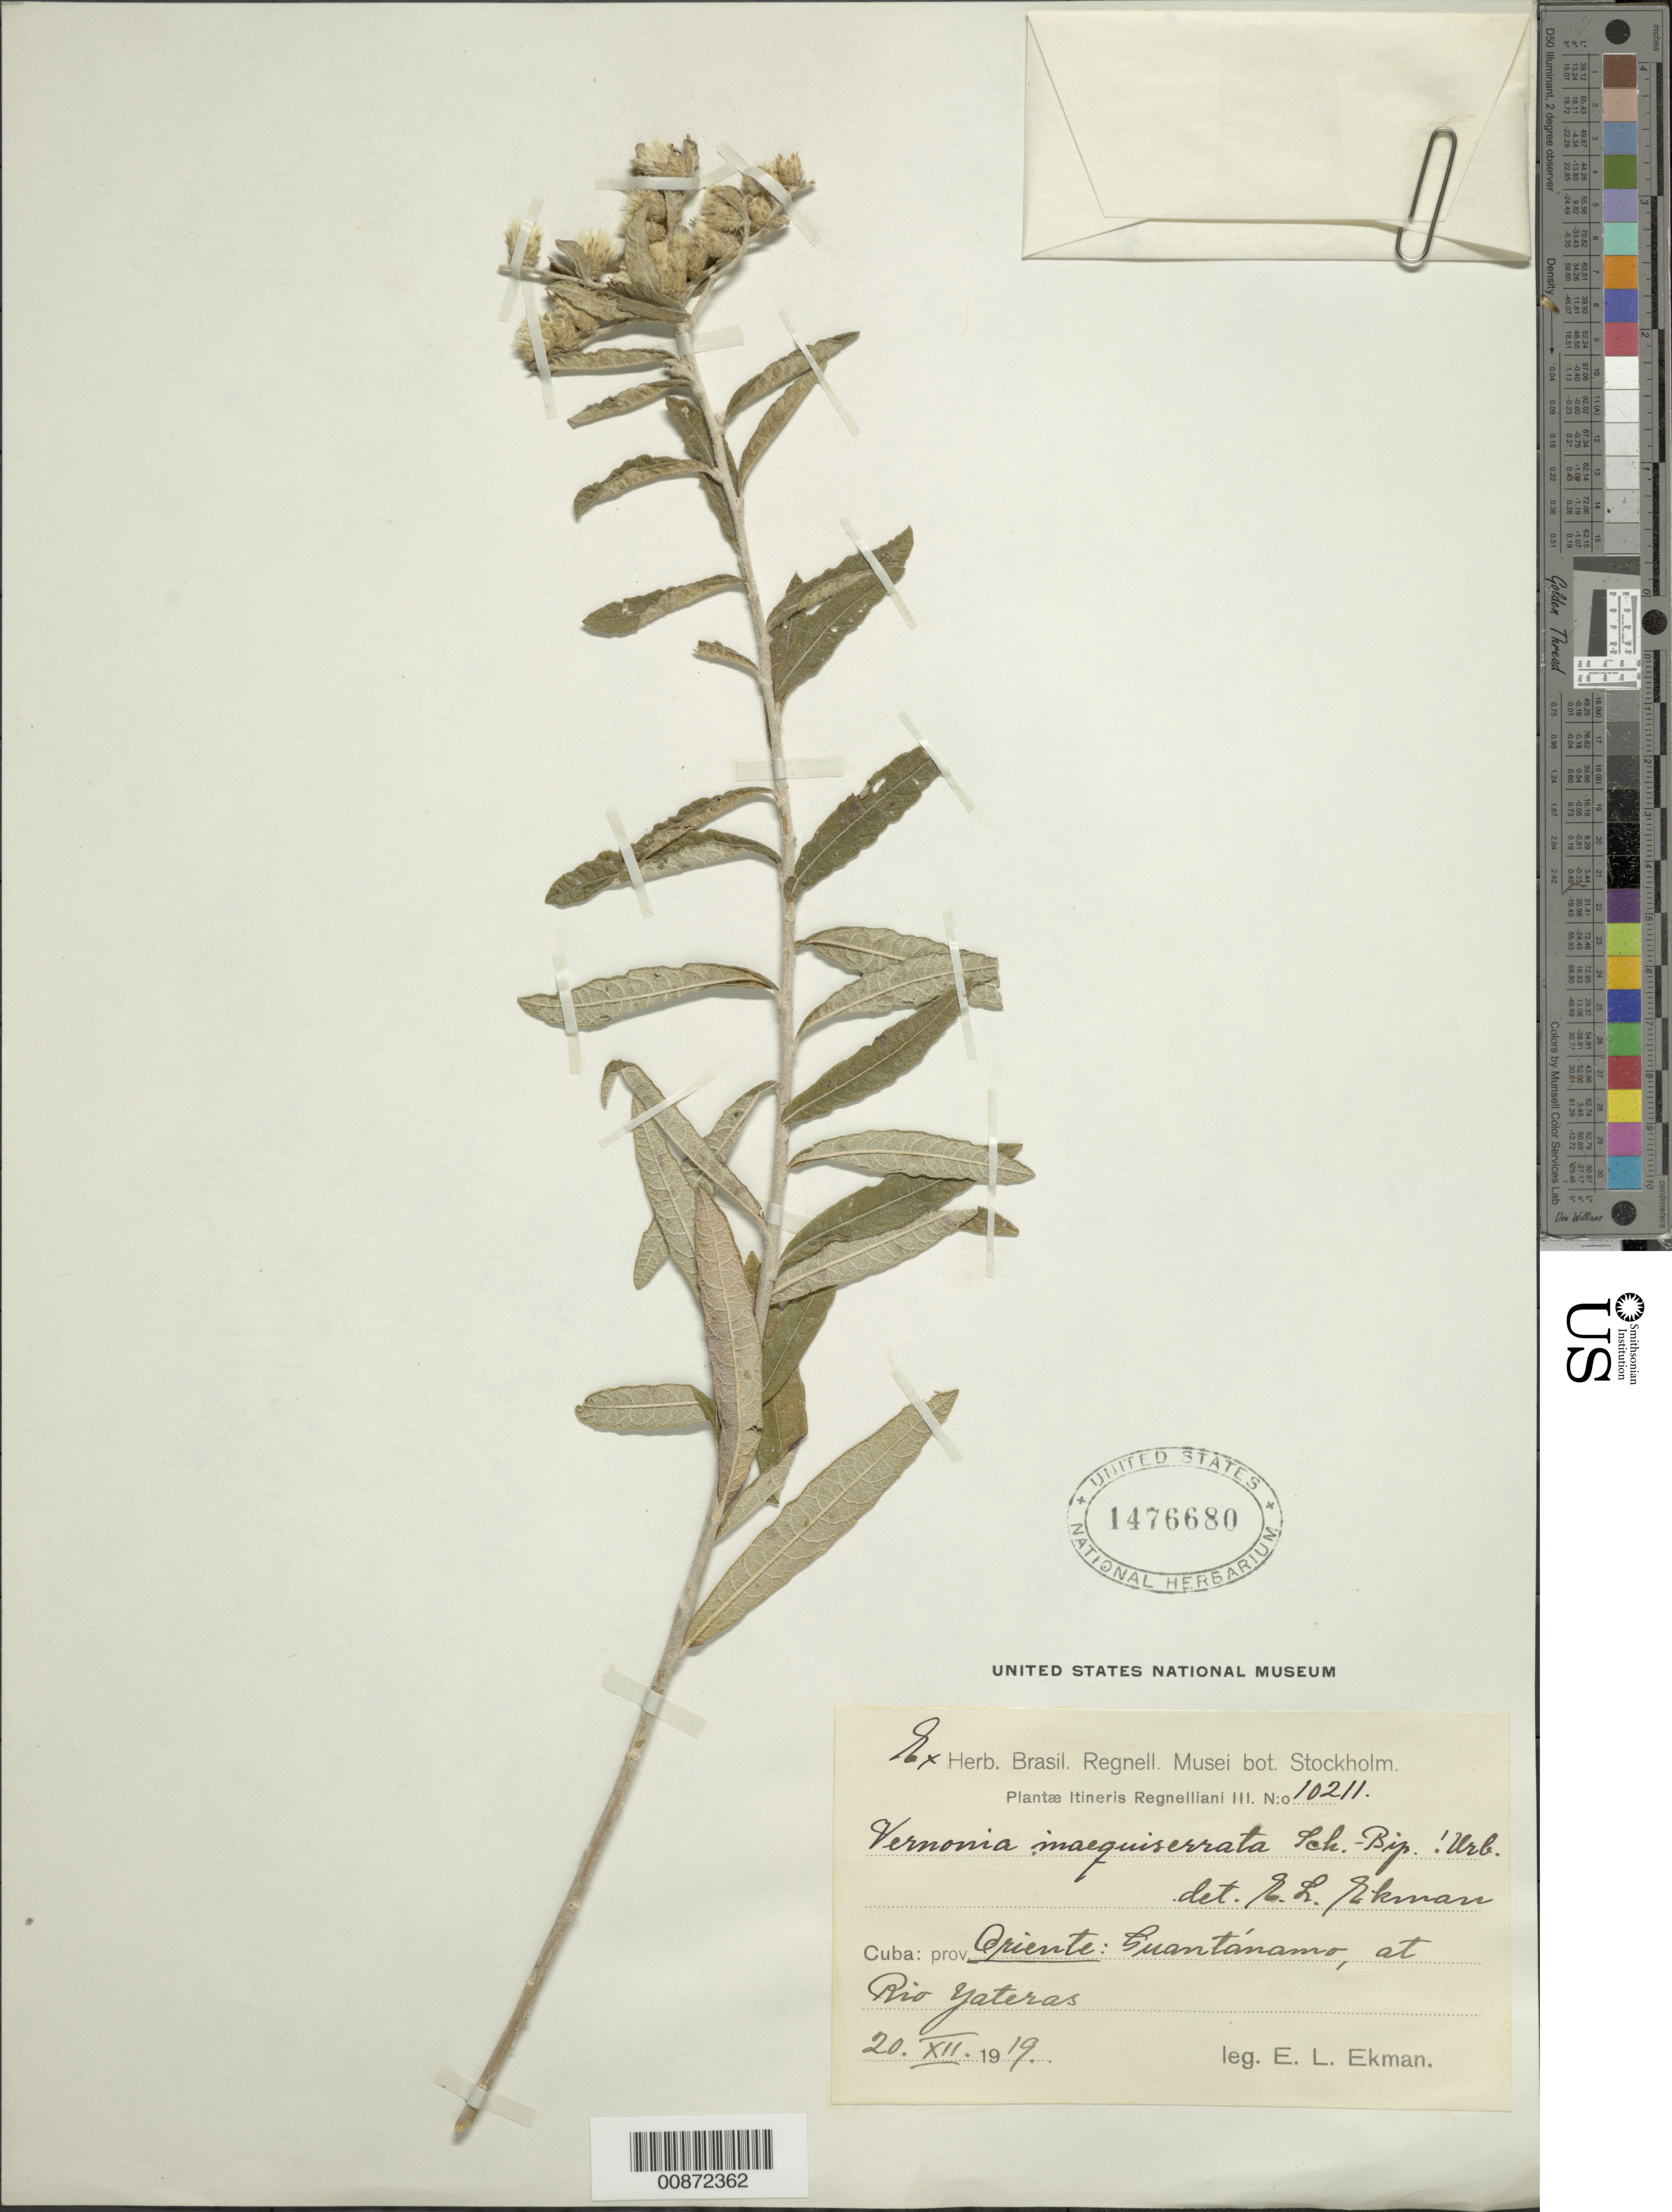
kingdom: Plantae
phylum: Tracheophyta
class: Magnoliopsida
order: Asterales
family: Asteraceae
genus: Lepidaploa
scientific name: Lepidaploa sagraeana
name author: (DC.) H. Rob.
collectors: E. L. Ekman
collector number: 10211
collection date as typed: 20 Dec 1919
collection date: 1919-12-20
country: Cuba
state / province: Oriente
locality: Guantánamo, at Rio Yateras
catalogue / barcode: US 1476680